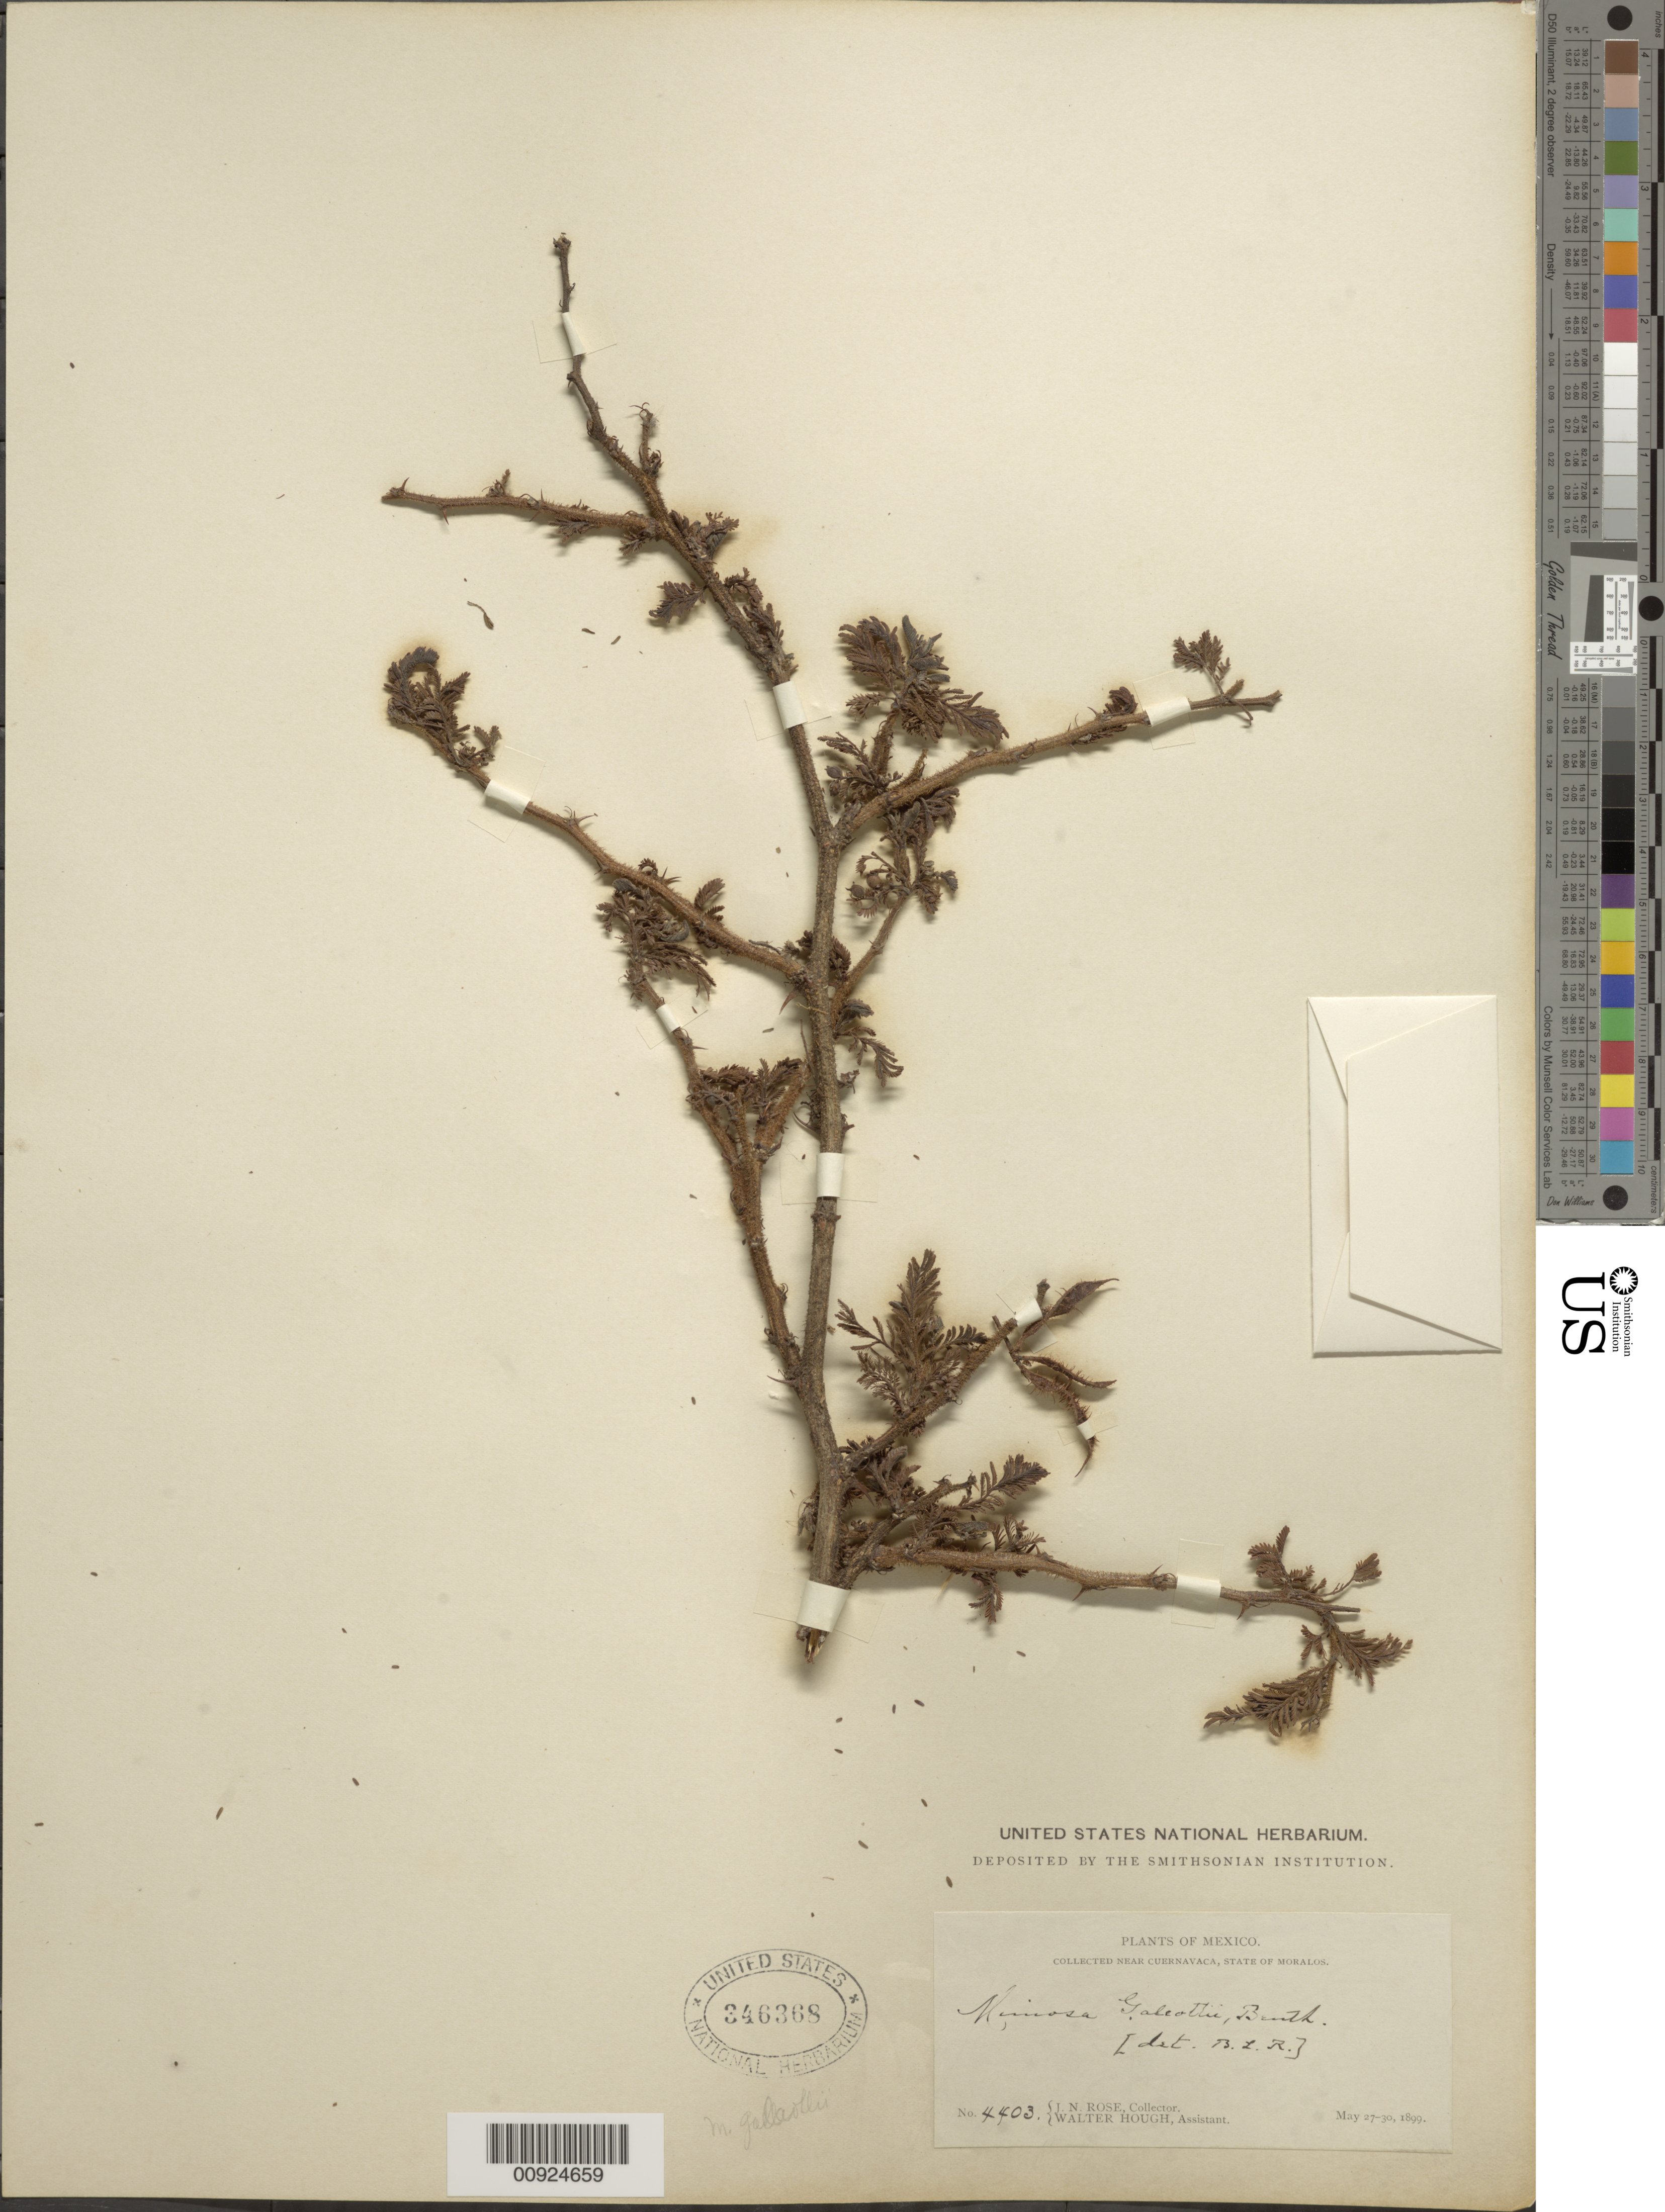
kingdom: Plantae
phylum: Tracheophyta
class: Magnoliopsida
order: Fabales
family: Fabaceae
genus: Mimosa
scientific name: Mimosa galeottii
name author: Benth.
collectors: J. N. Rose & W. Hough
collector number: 4403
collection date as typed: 27 May 1899 to 30 May 1899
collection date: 1899-05-27/1899-05-30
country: Mexico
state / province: Morelos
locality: Near Cuernavaca, Morelos.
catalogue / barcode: US 346368